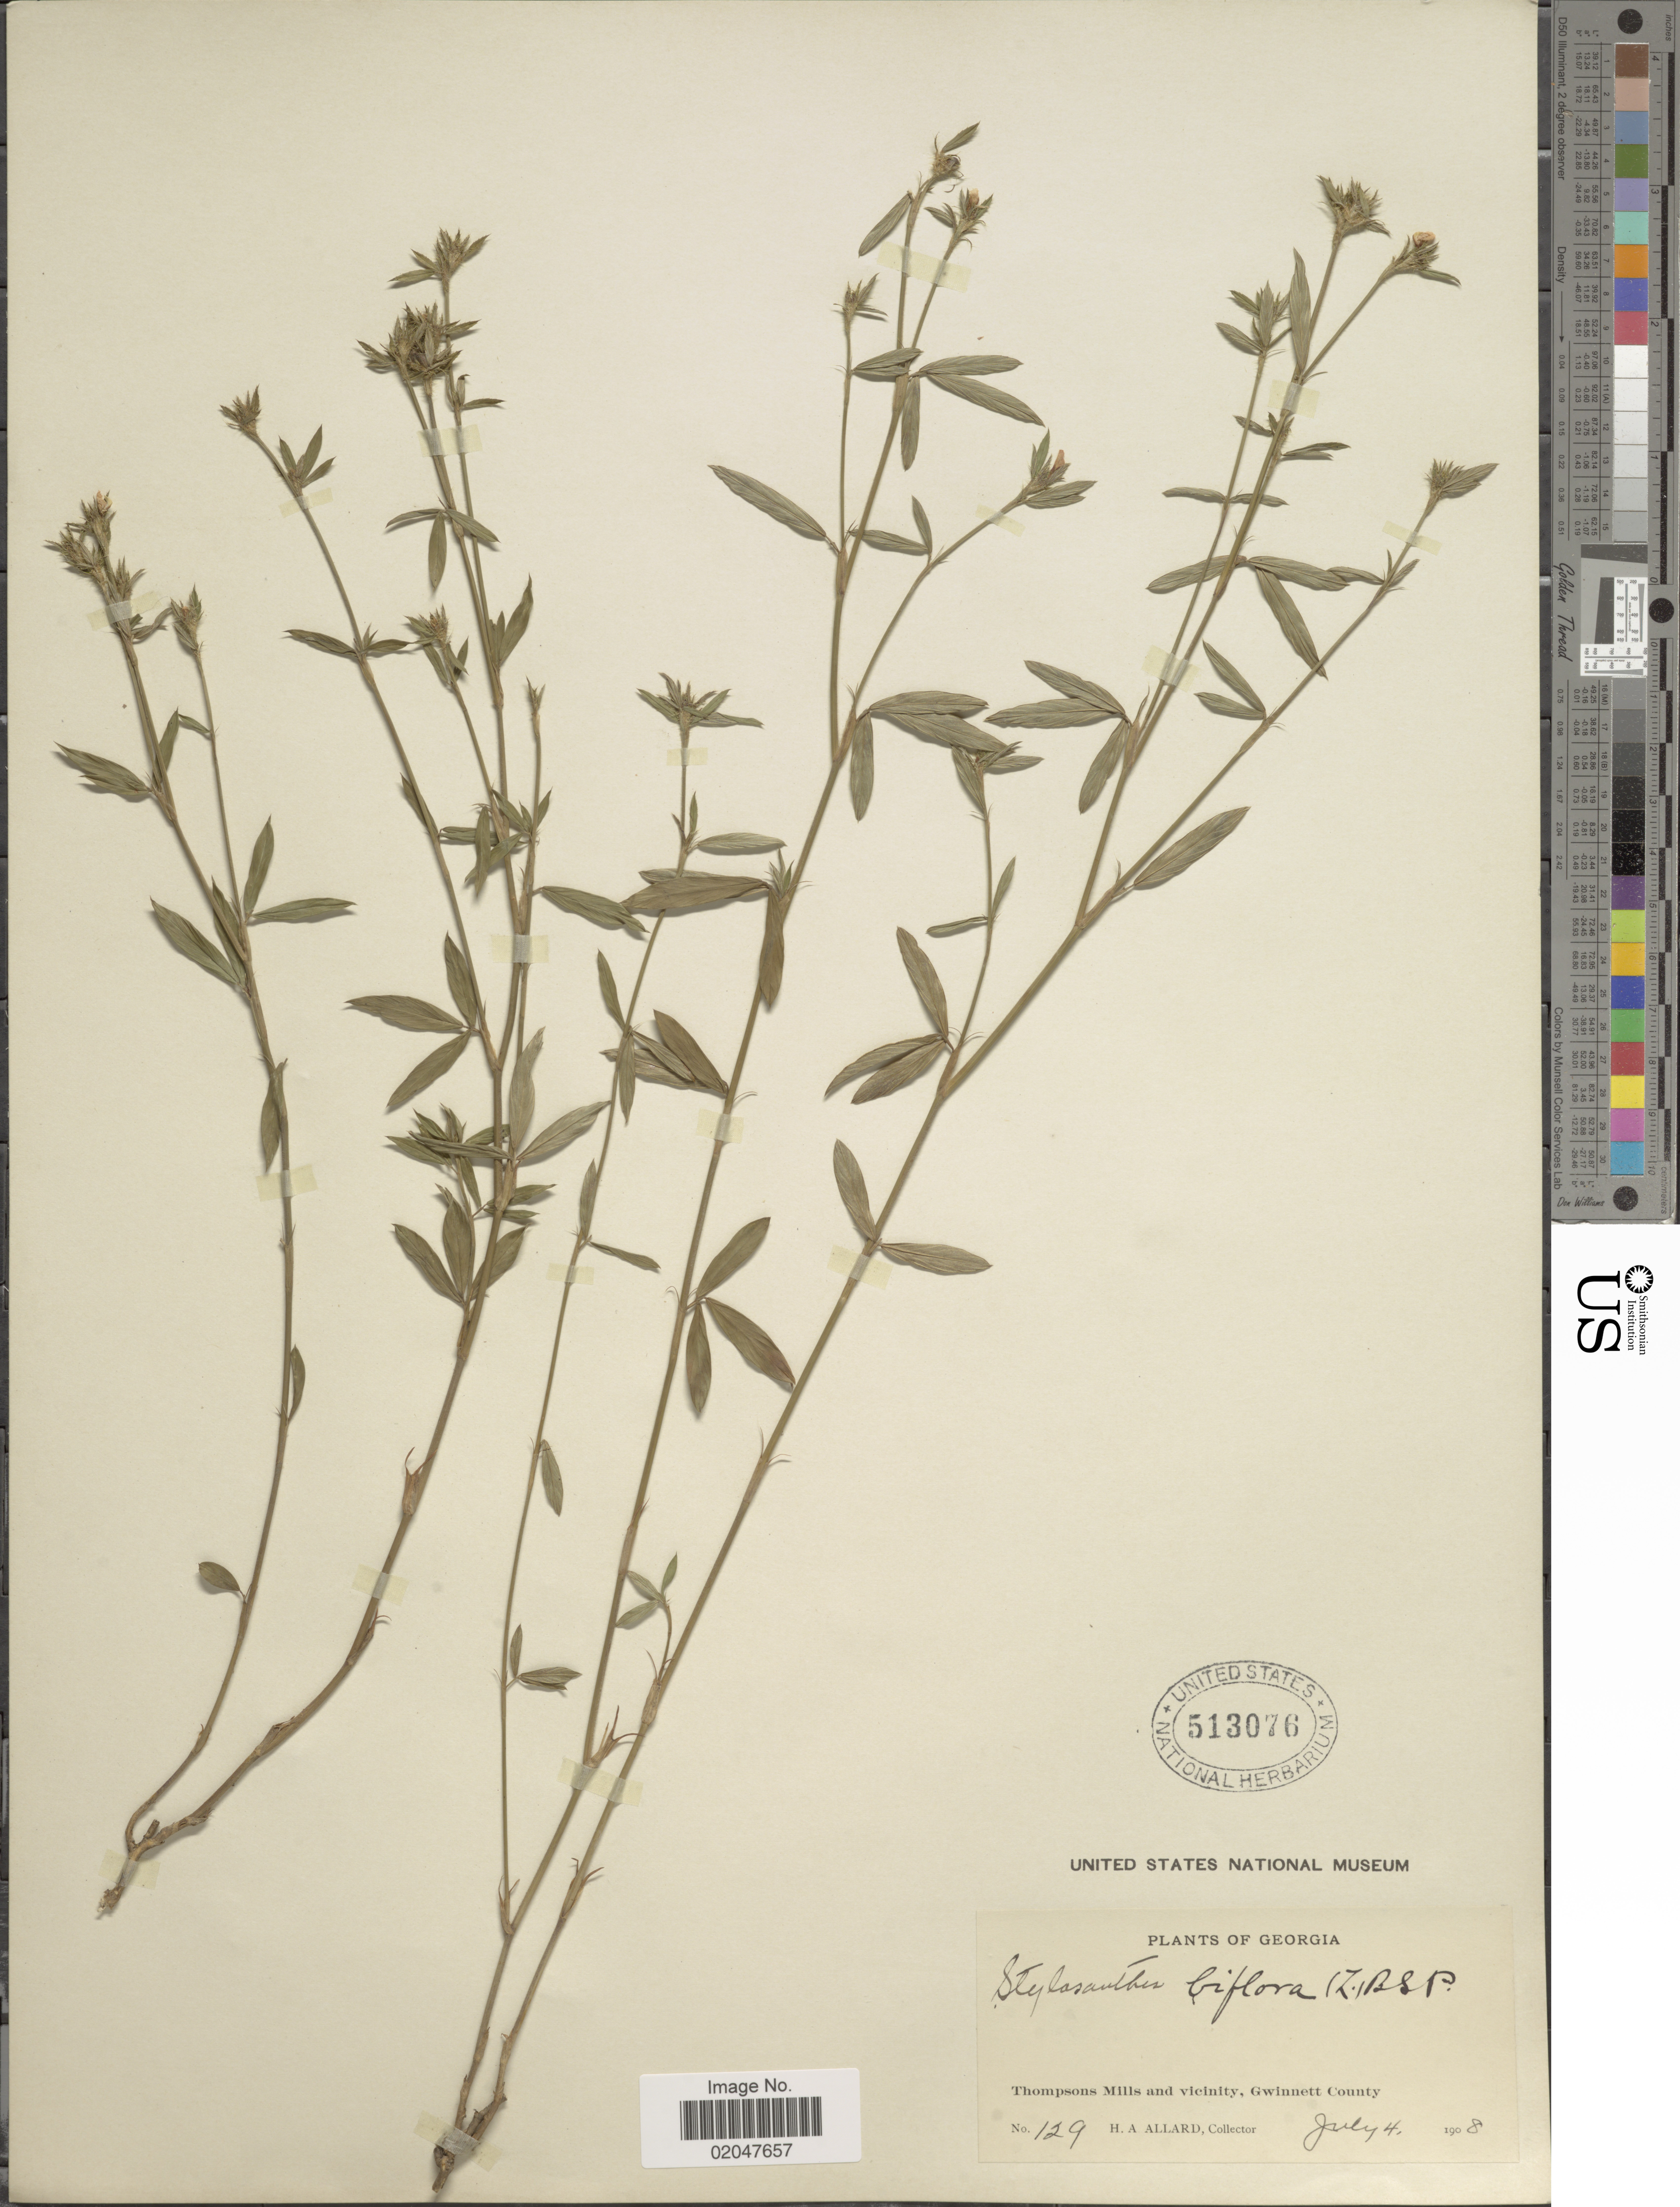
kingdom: Plantae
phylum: Tracheophyta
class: Magnoliopsida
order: Fabales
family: Fabaceae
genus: Stylosanthes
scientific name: Stylosanthes biflora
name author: (L.) Britton et al.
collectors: H. A. Allard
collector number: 129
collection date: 1908-07-04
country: United States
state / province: Georgia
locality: Thompsons Mills and Vicinity, Gwinnett County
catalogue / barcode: US 513076